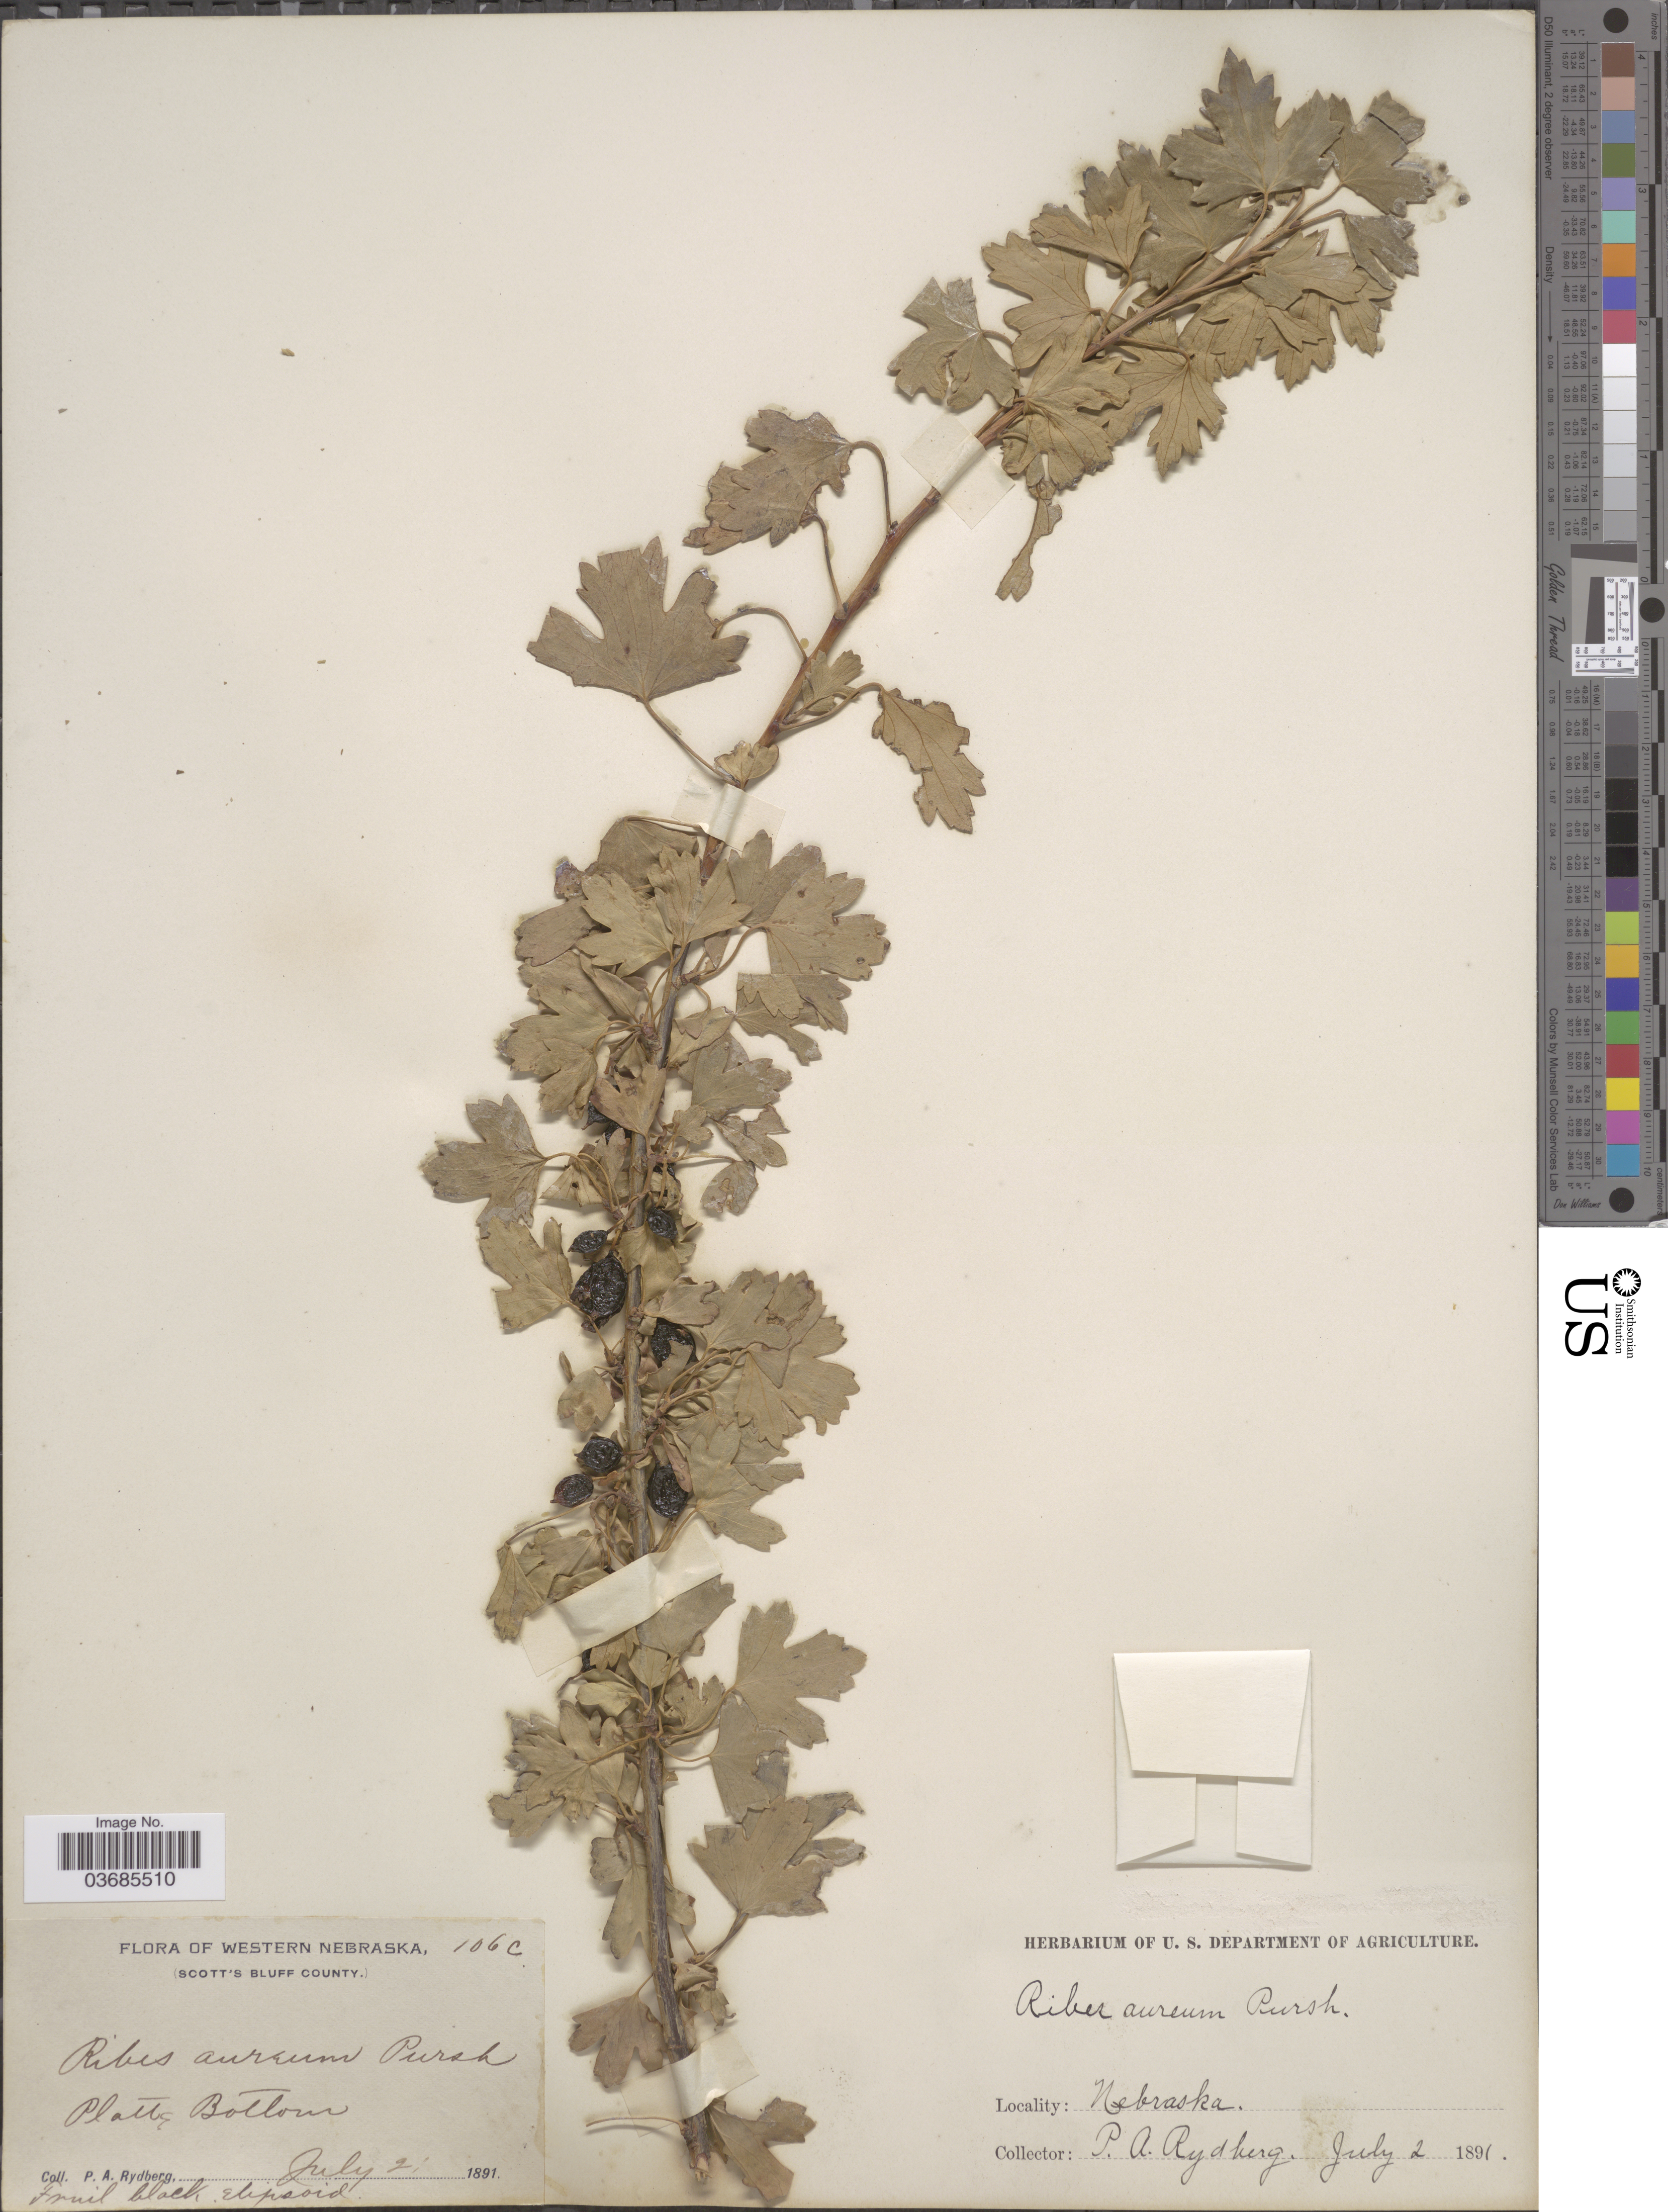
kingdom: Plantae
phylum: Tracheophyta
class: Magnoliopsida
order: Saxifragales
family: Grossulariaceae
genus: Ribes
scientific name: Ribes aureum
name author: Pursh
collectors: P. A. Rydberg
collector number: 106C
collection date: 1891-07-02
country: United States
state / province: Nebraska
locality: Western Nebraska. Scott's Bluff County. Platte Bottom.